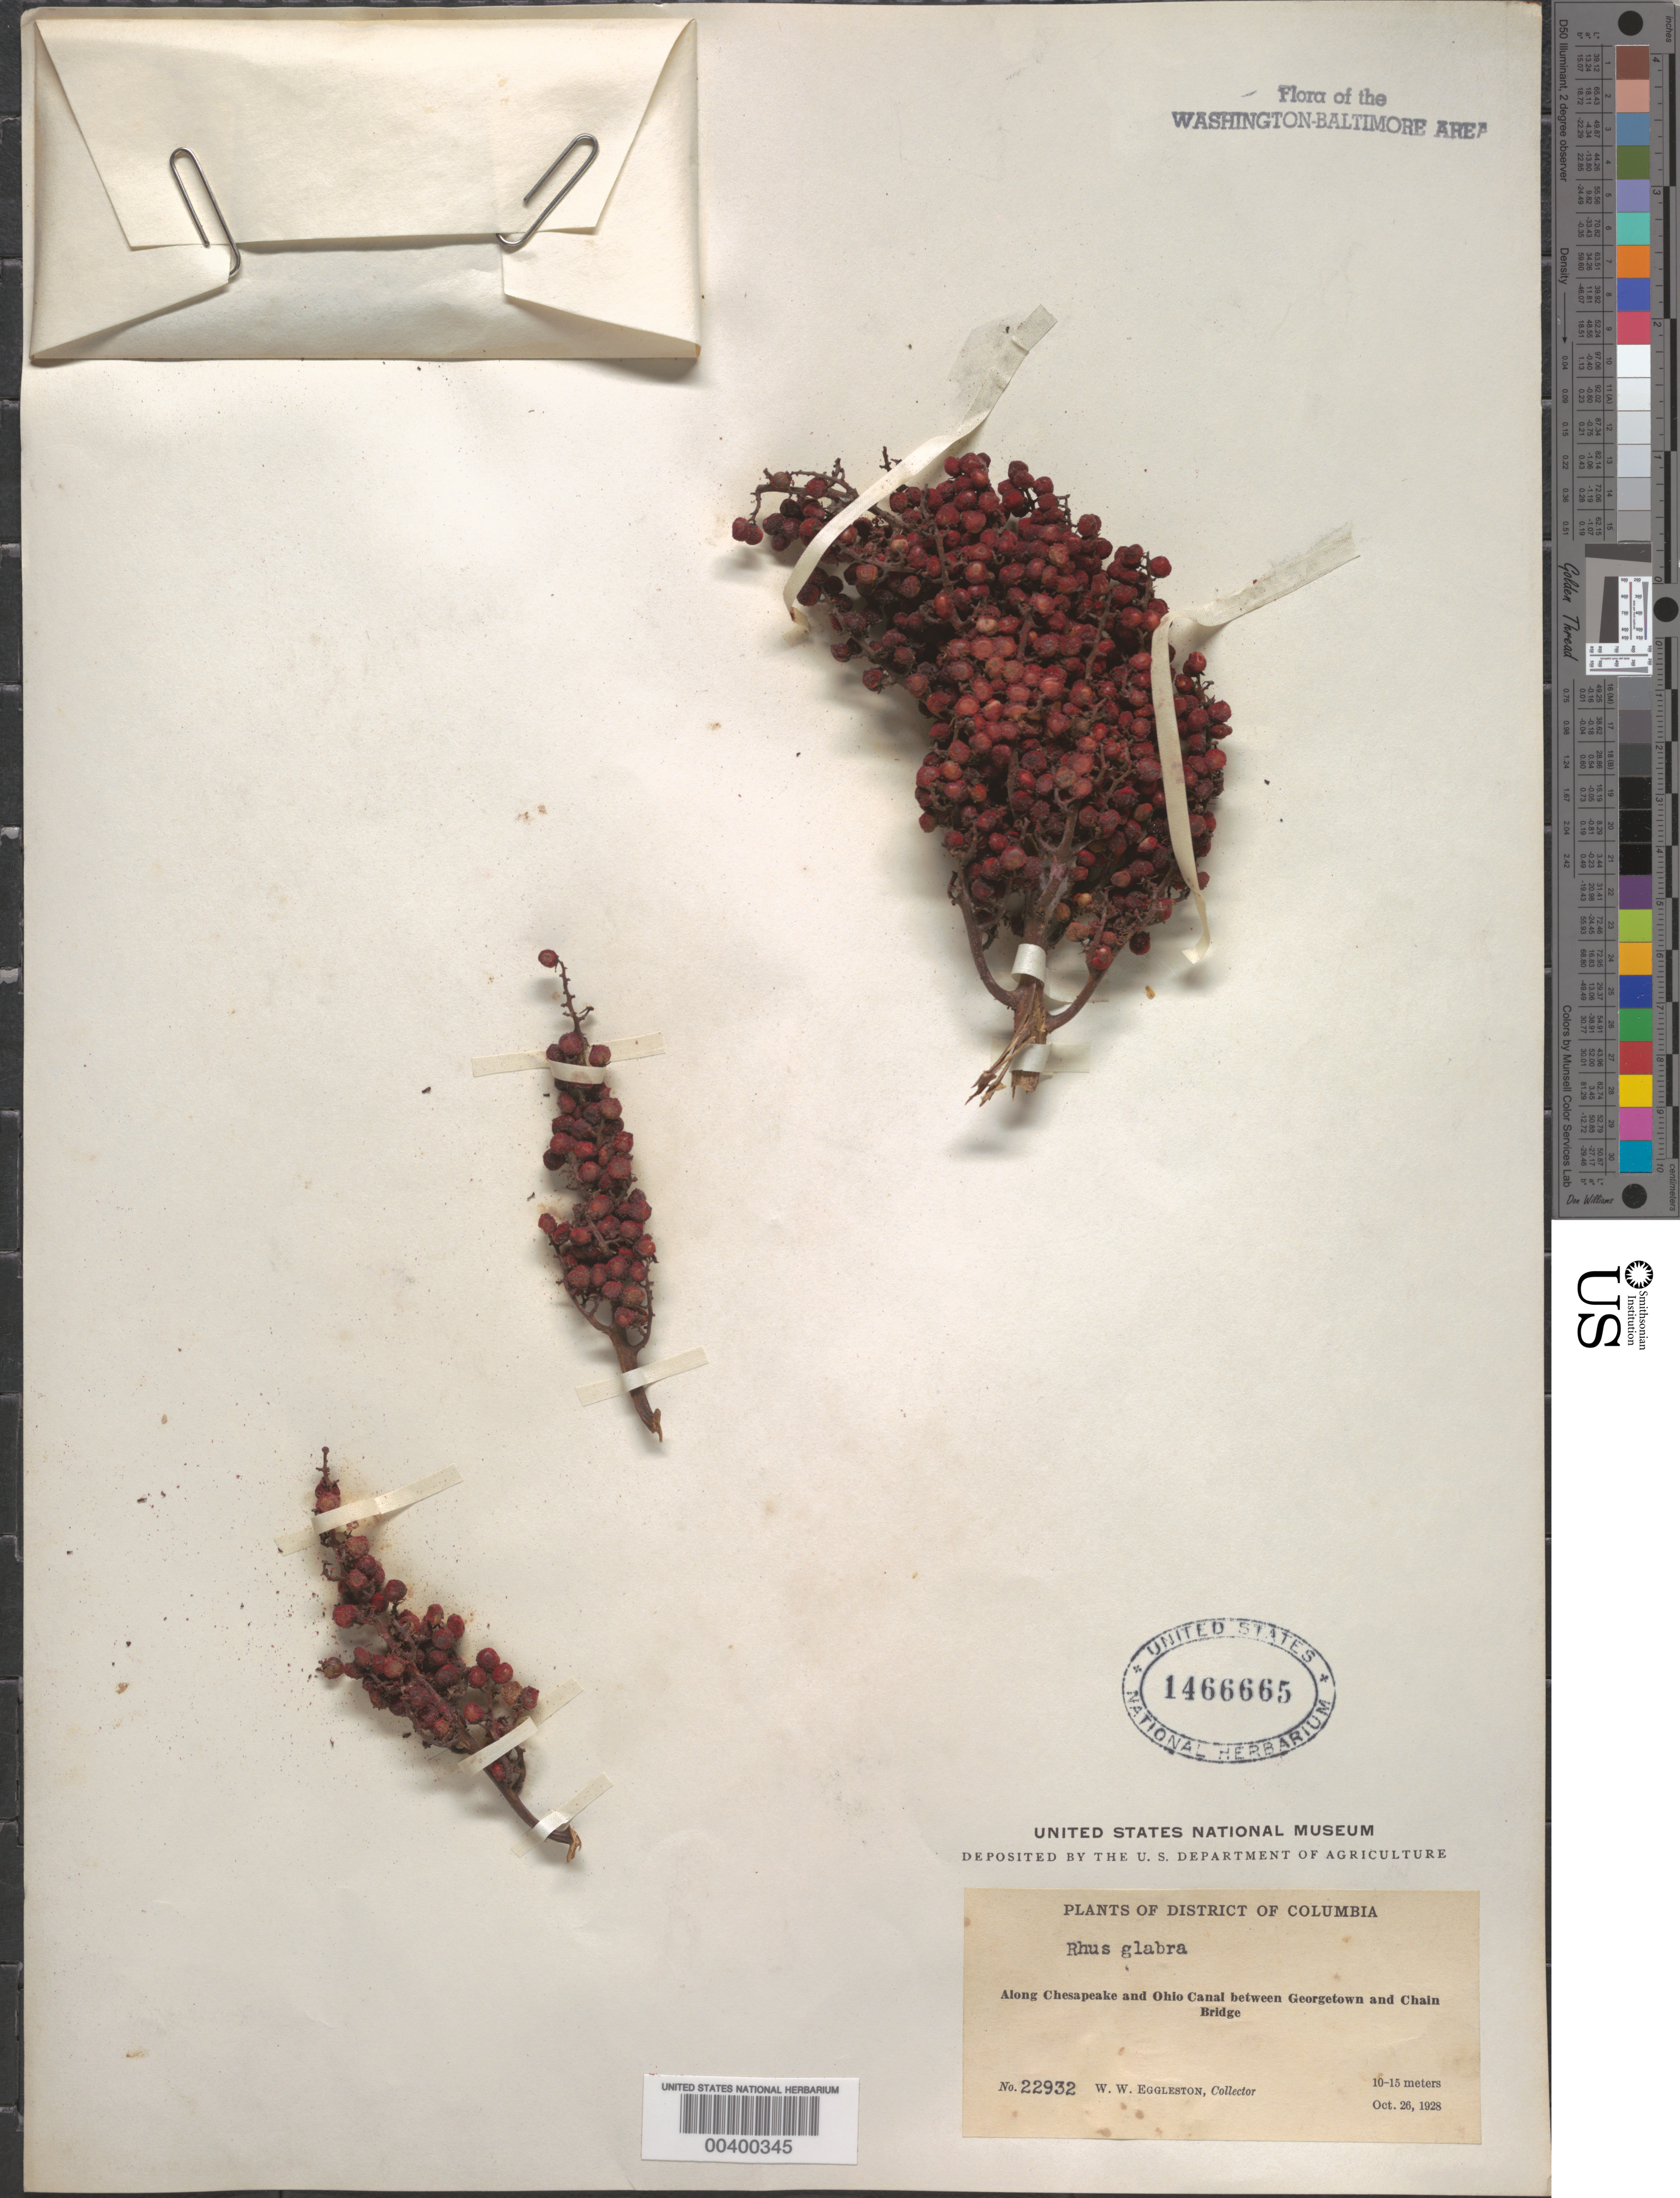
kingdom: Plantae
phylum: Tracheophyta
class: Magnoliopsida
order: Sapindales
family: Anacardiaceae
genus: Rhus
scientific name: Rhus glabra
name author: L.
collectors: W. W. Eggleston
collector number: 22932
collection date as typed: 26 Oct 1928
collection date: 1928-10-26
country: United States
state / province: District of Columbia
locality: between Georgetown and Chain Bridge on the C. and O. Canal C. & O. Canal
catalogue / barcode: US 1466665